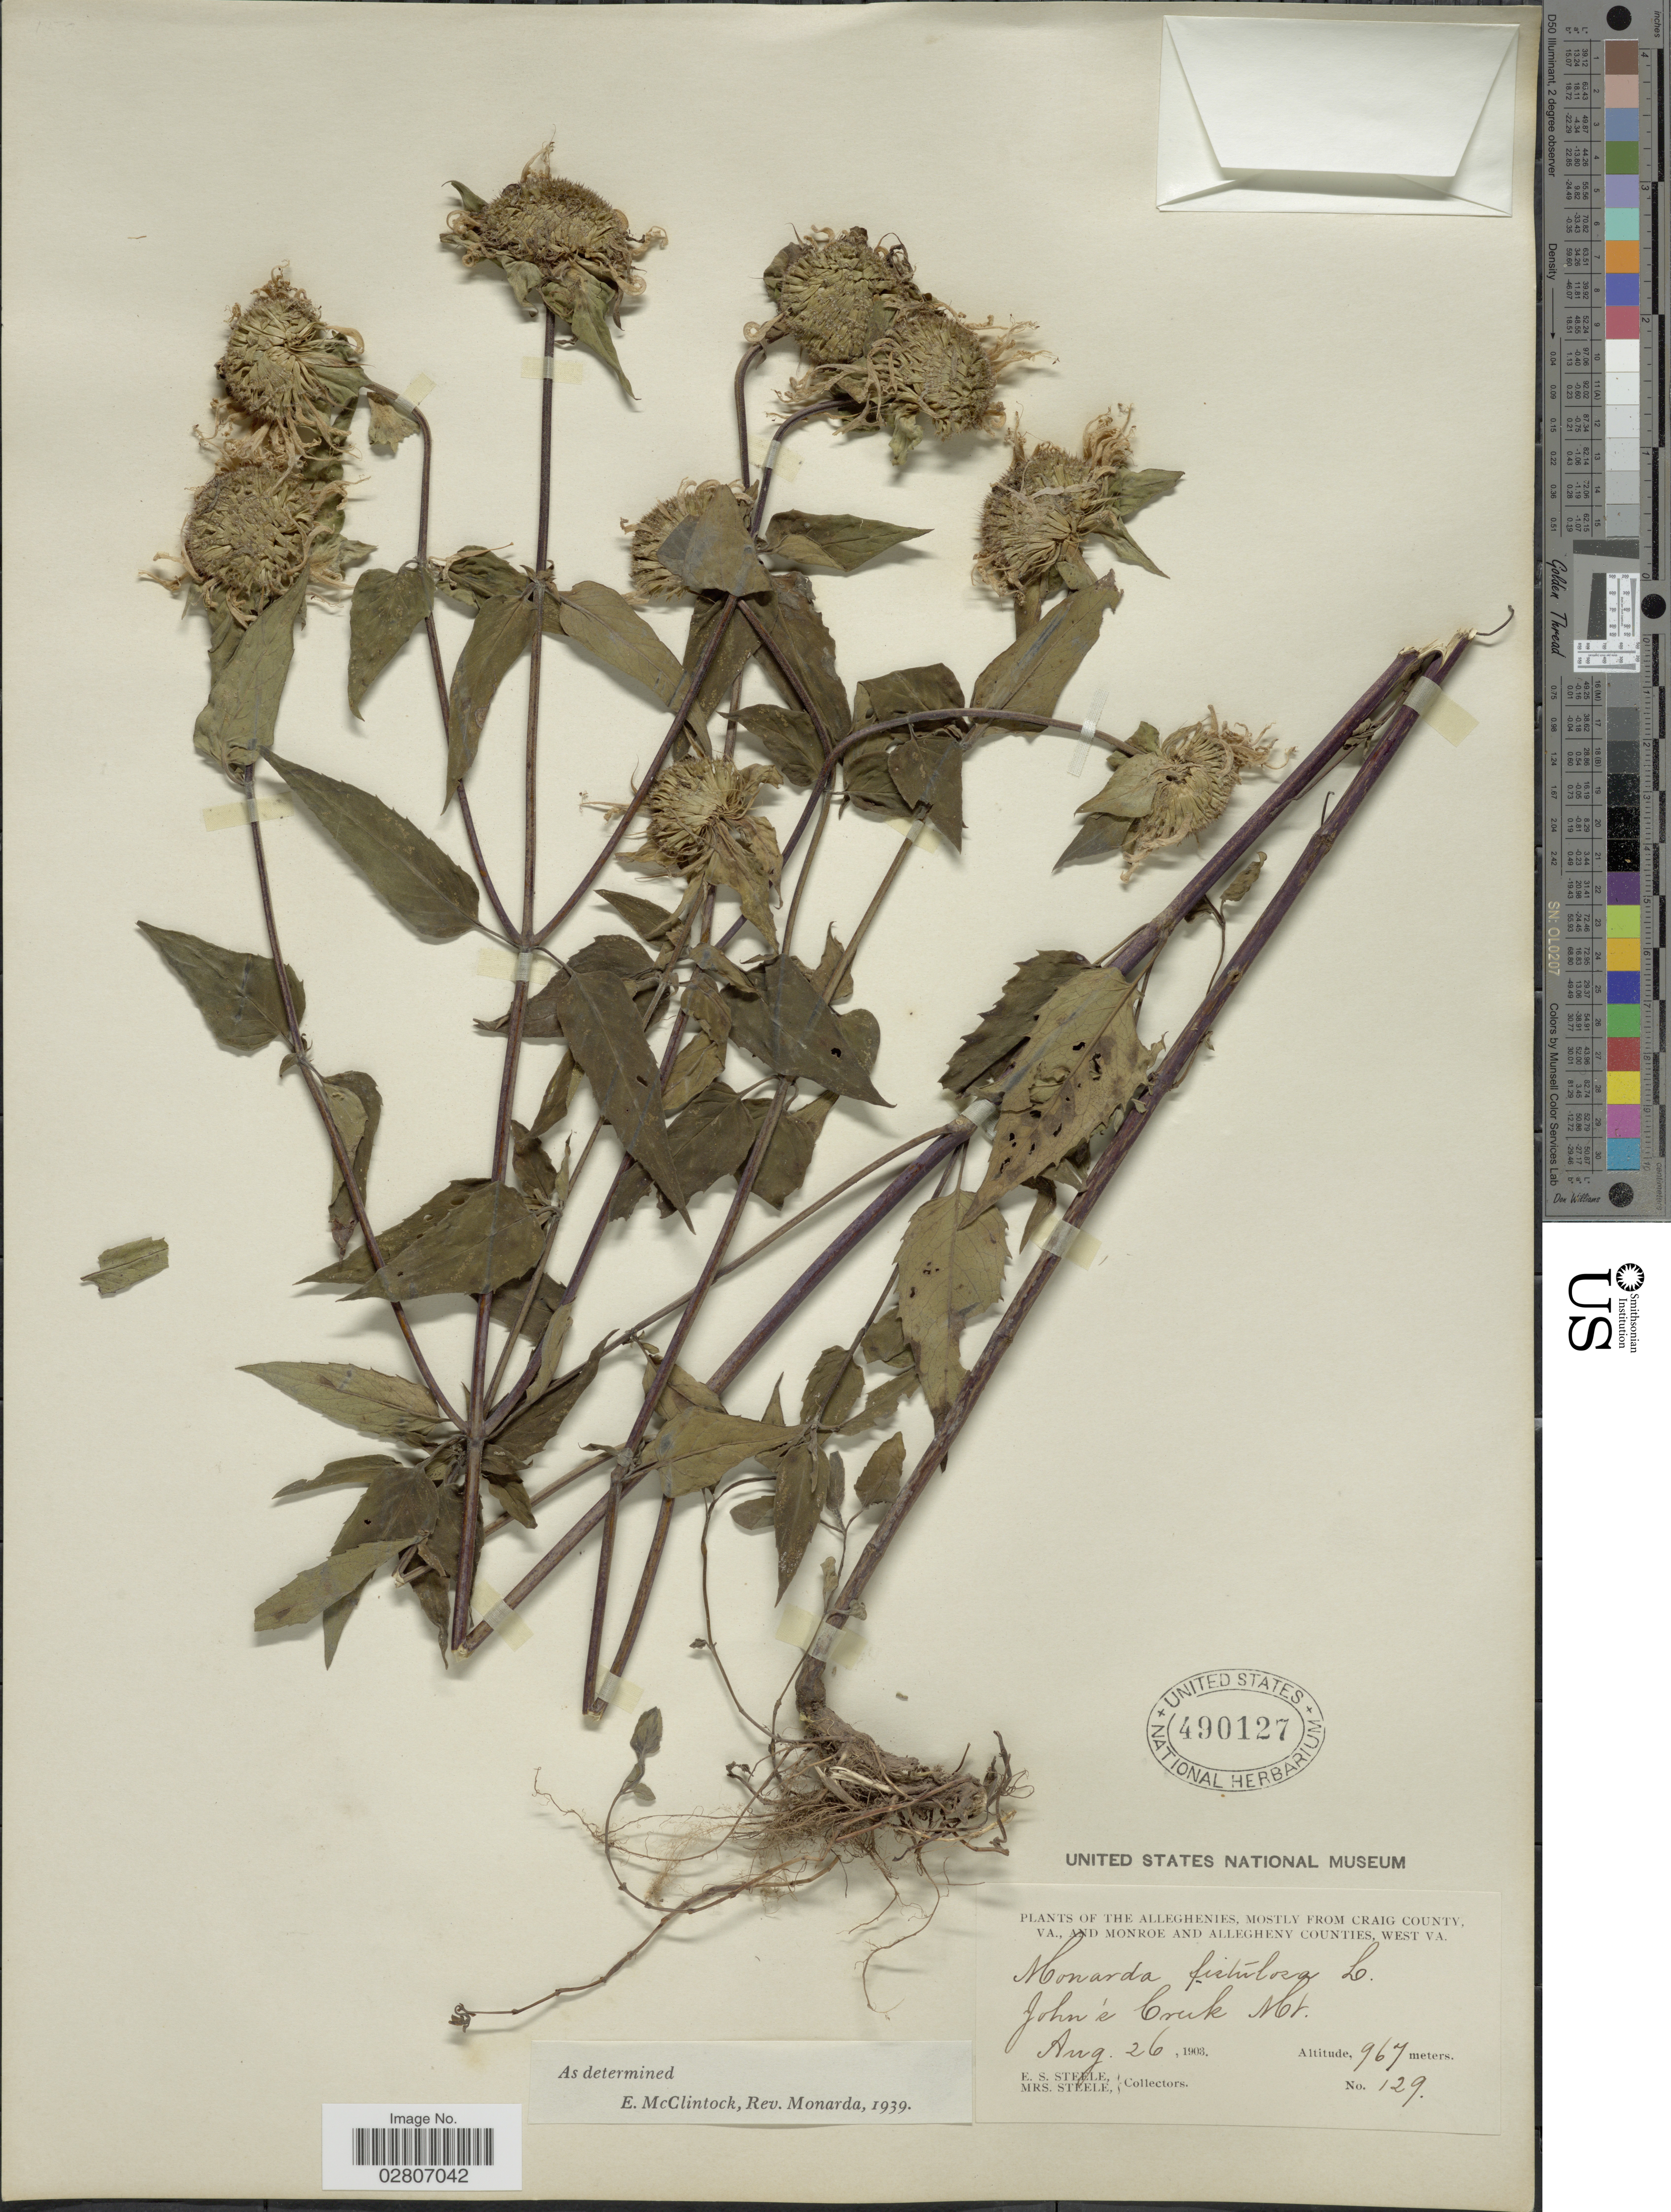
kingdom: Plantae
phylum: Tracheophyta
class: Magnoliopsida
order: Lamiales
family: Lamiaceae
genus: Monarda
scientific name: Monarda fistulosa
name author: L.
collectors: E. Steele & Mrs. E. S. Steele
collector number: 129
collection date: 1903-08-26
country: United States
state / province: Virginia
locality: Alleghenies, mostly from Craig County, VA., and Monroe and Allegheny Counties, West Va. John's Creek Mt.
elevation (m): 967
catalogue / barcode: US 490127